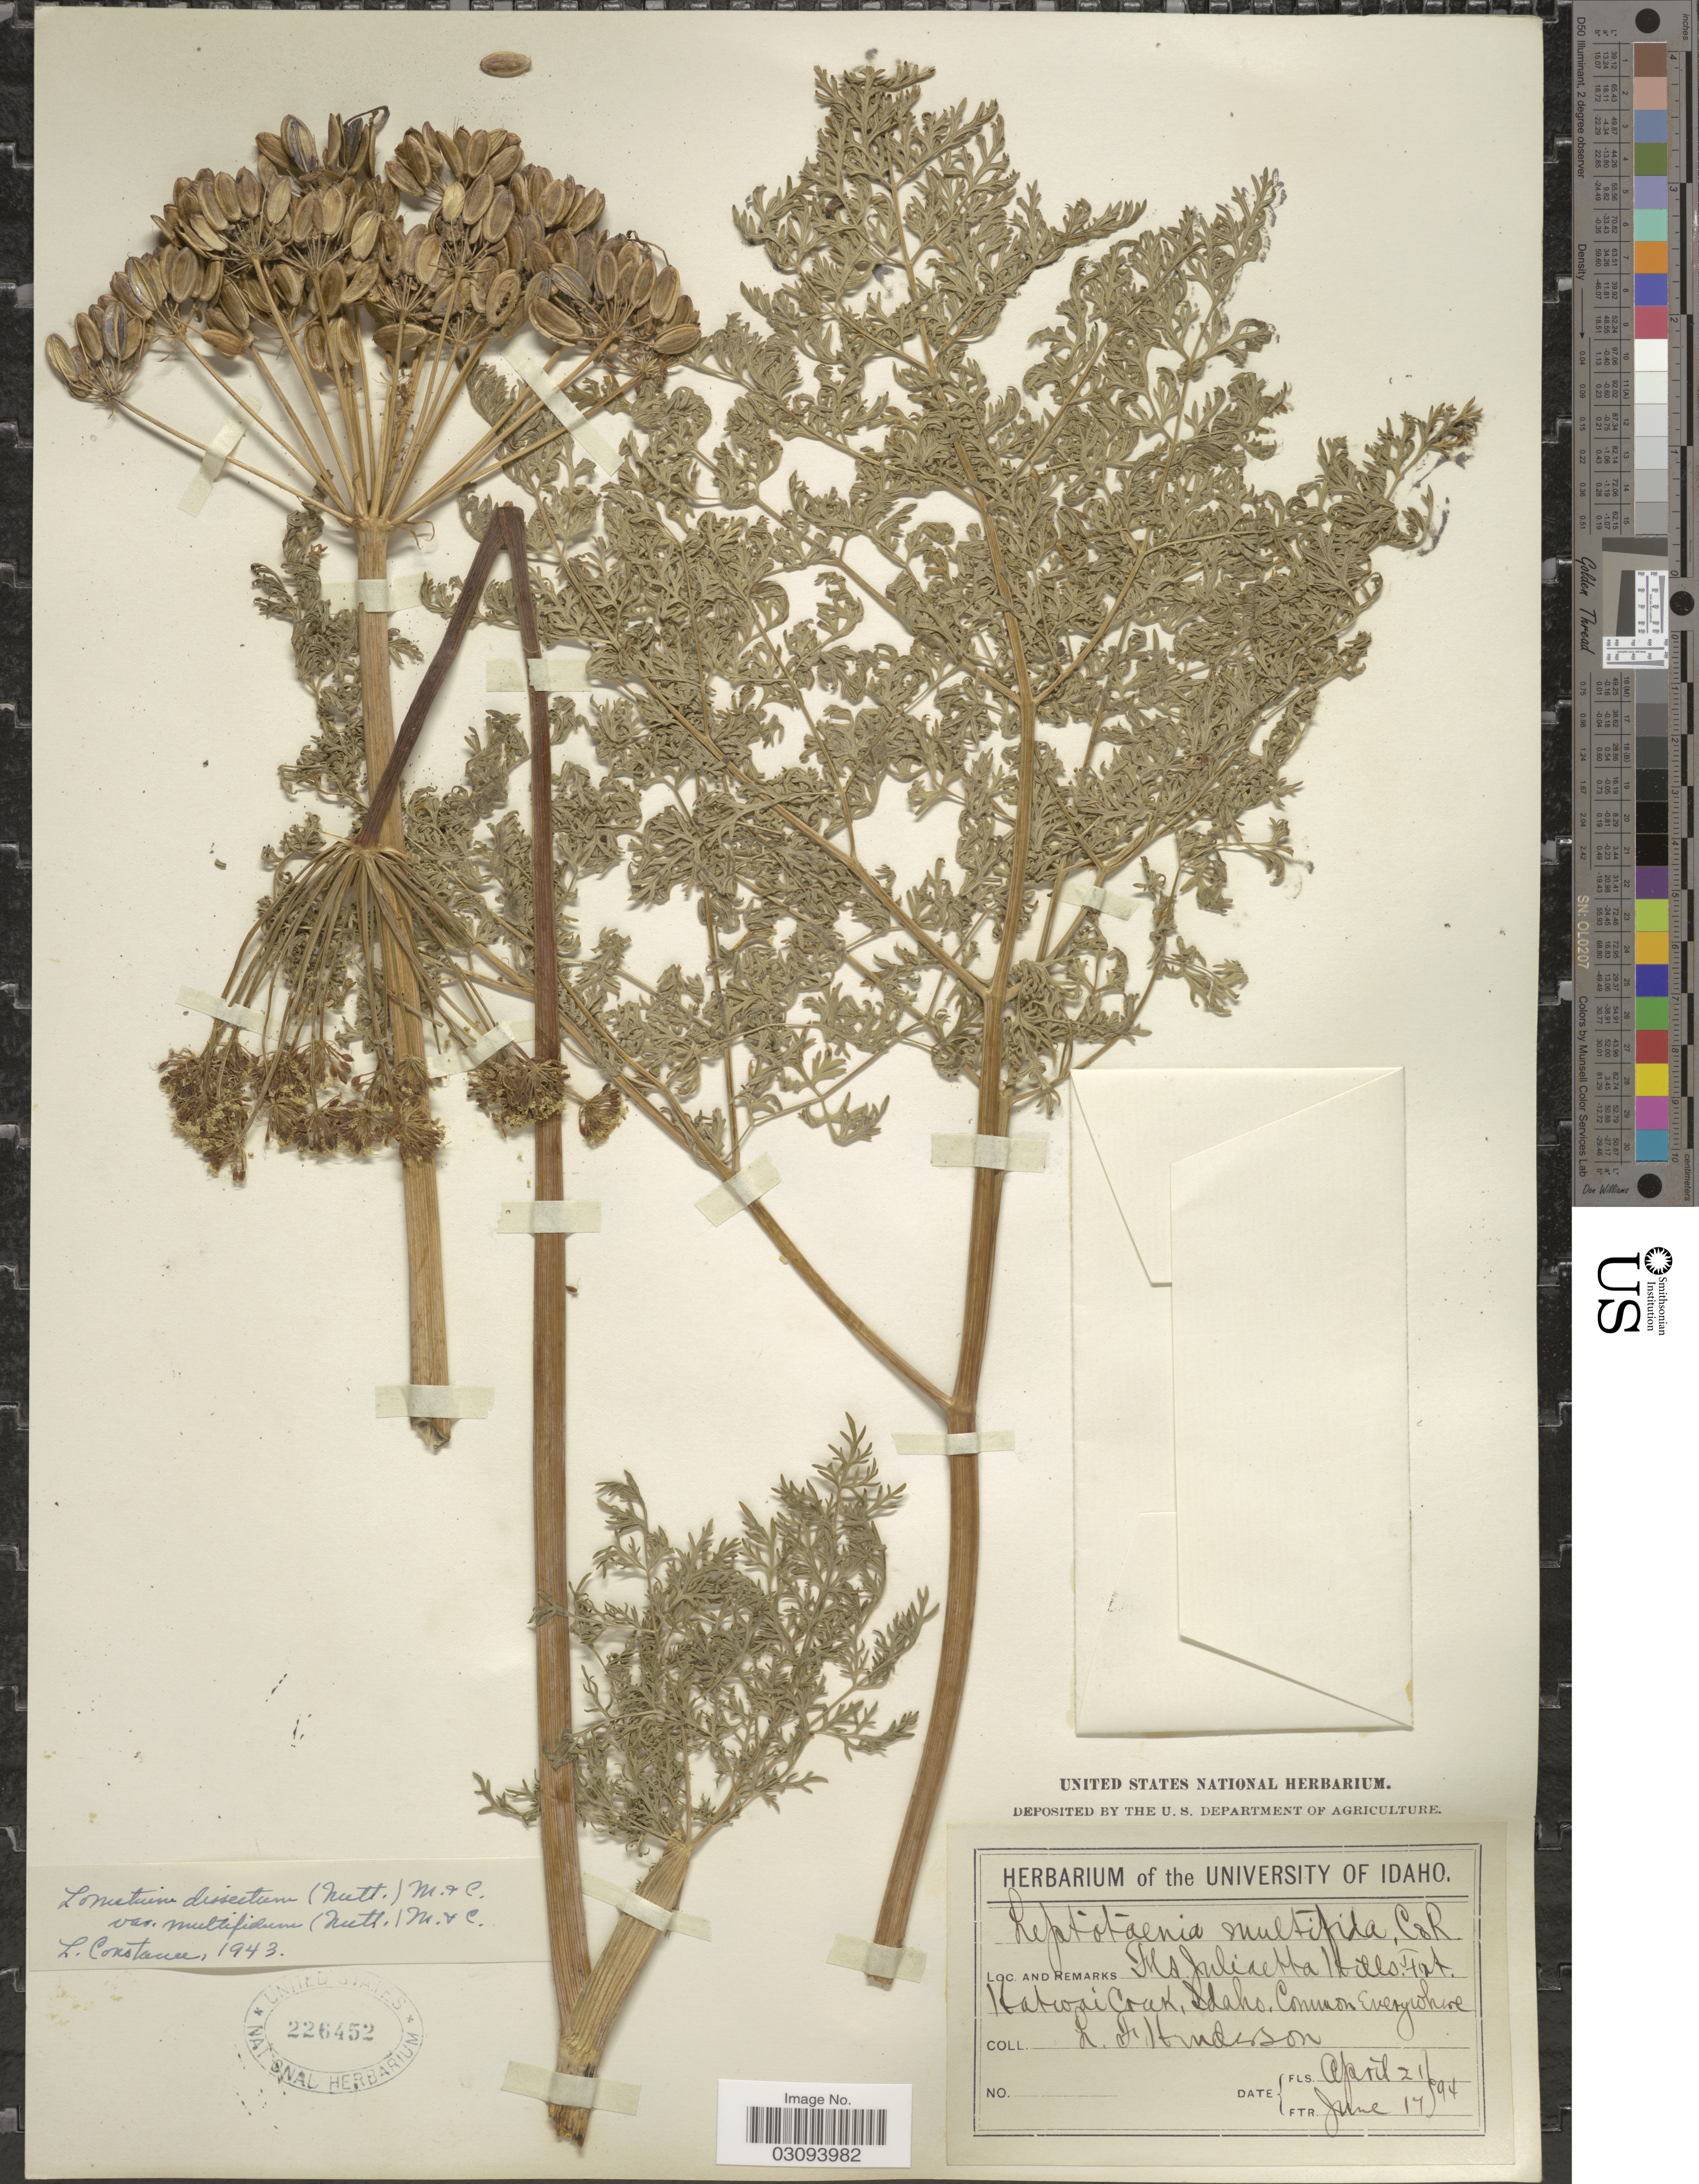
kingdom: Plantae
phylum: Tracheophyta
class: Magnoliopsida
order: Apiales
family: Apiaceae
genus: Lomatium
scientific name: Lomatium dissectum var. multifidum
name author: (Nutt.) Mathias & Constance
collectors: L. Henderson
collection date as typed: Transcribed d/m/y: 21/4/94 to 17/6/94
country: United States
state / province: Idaho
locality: Ms. Juliaetta Hills. Fort Hatwai Creek.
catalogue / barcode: US 226452